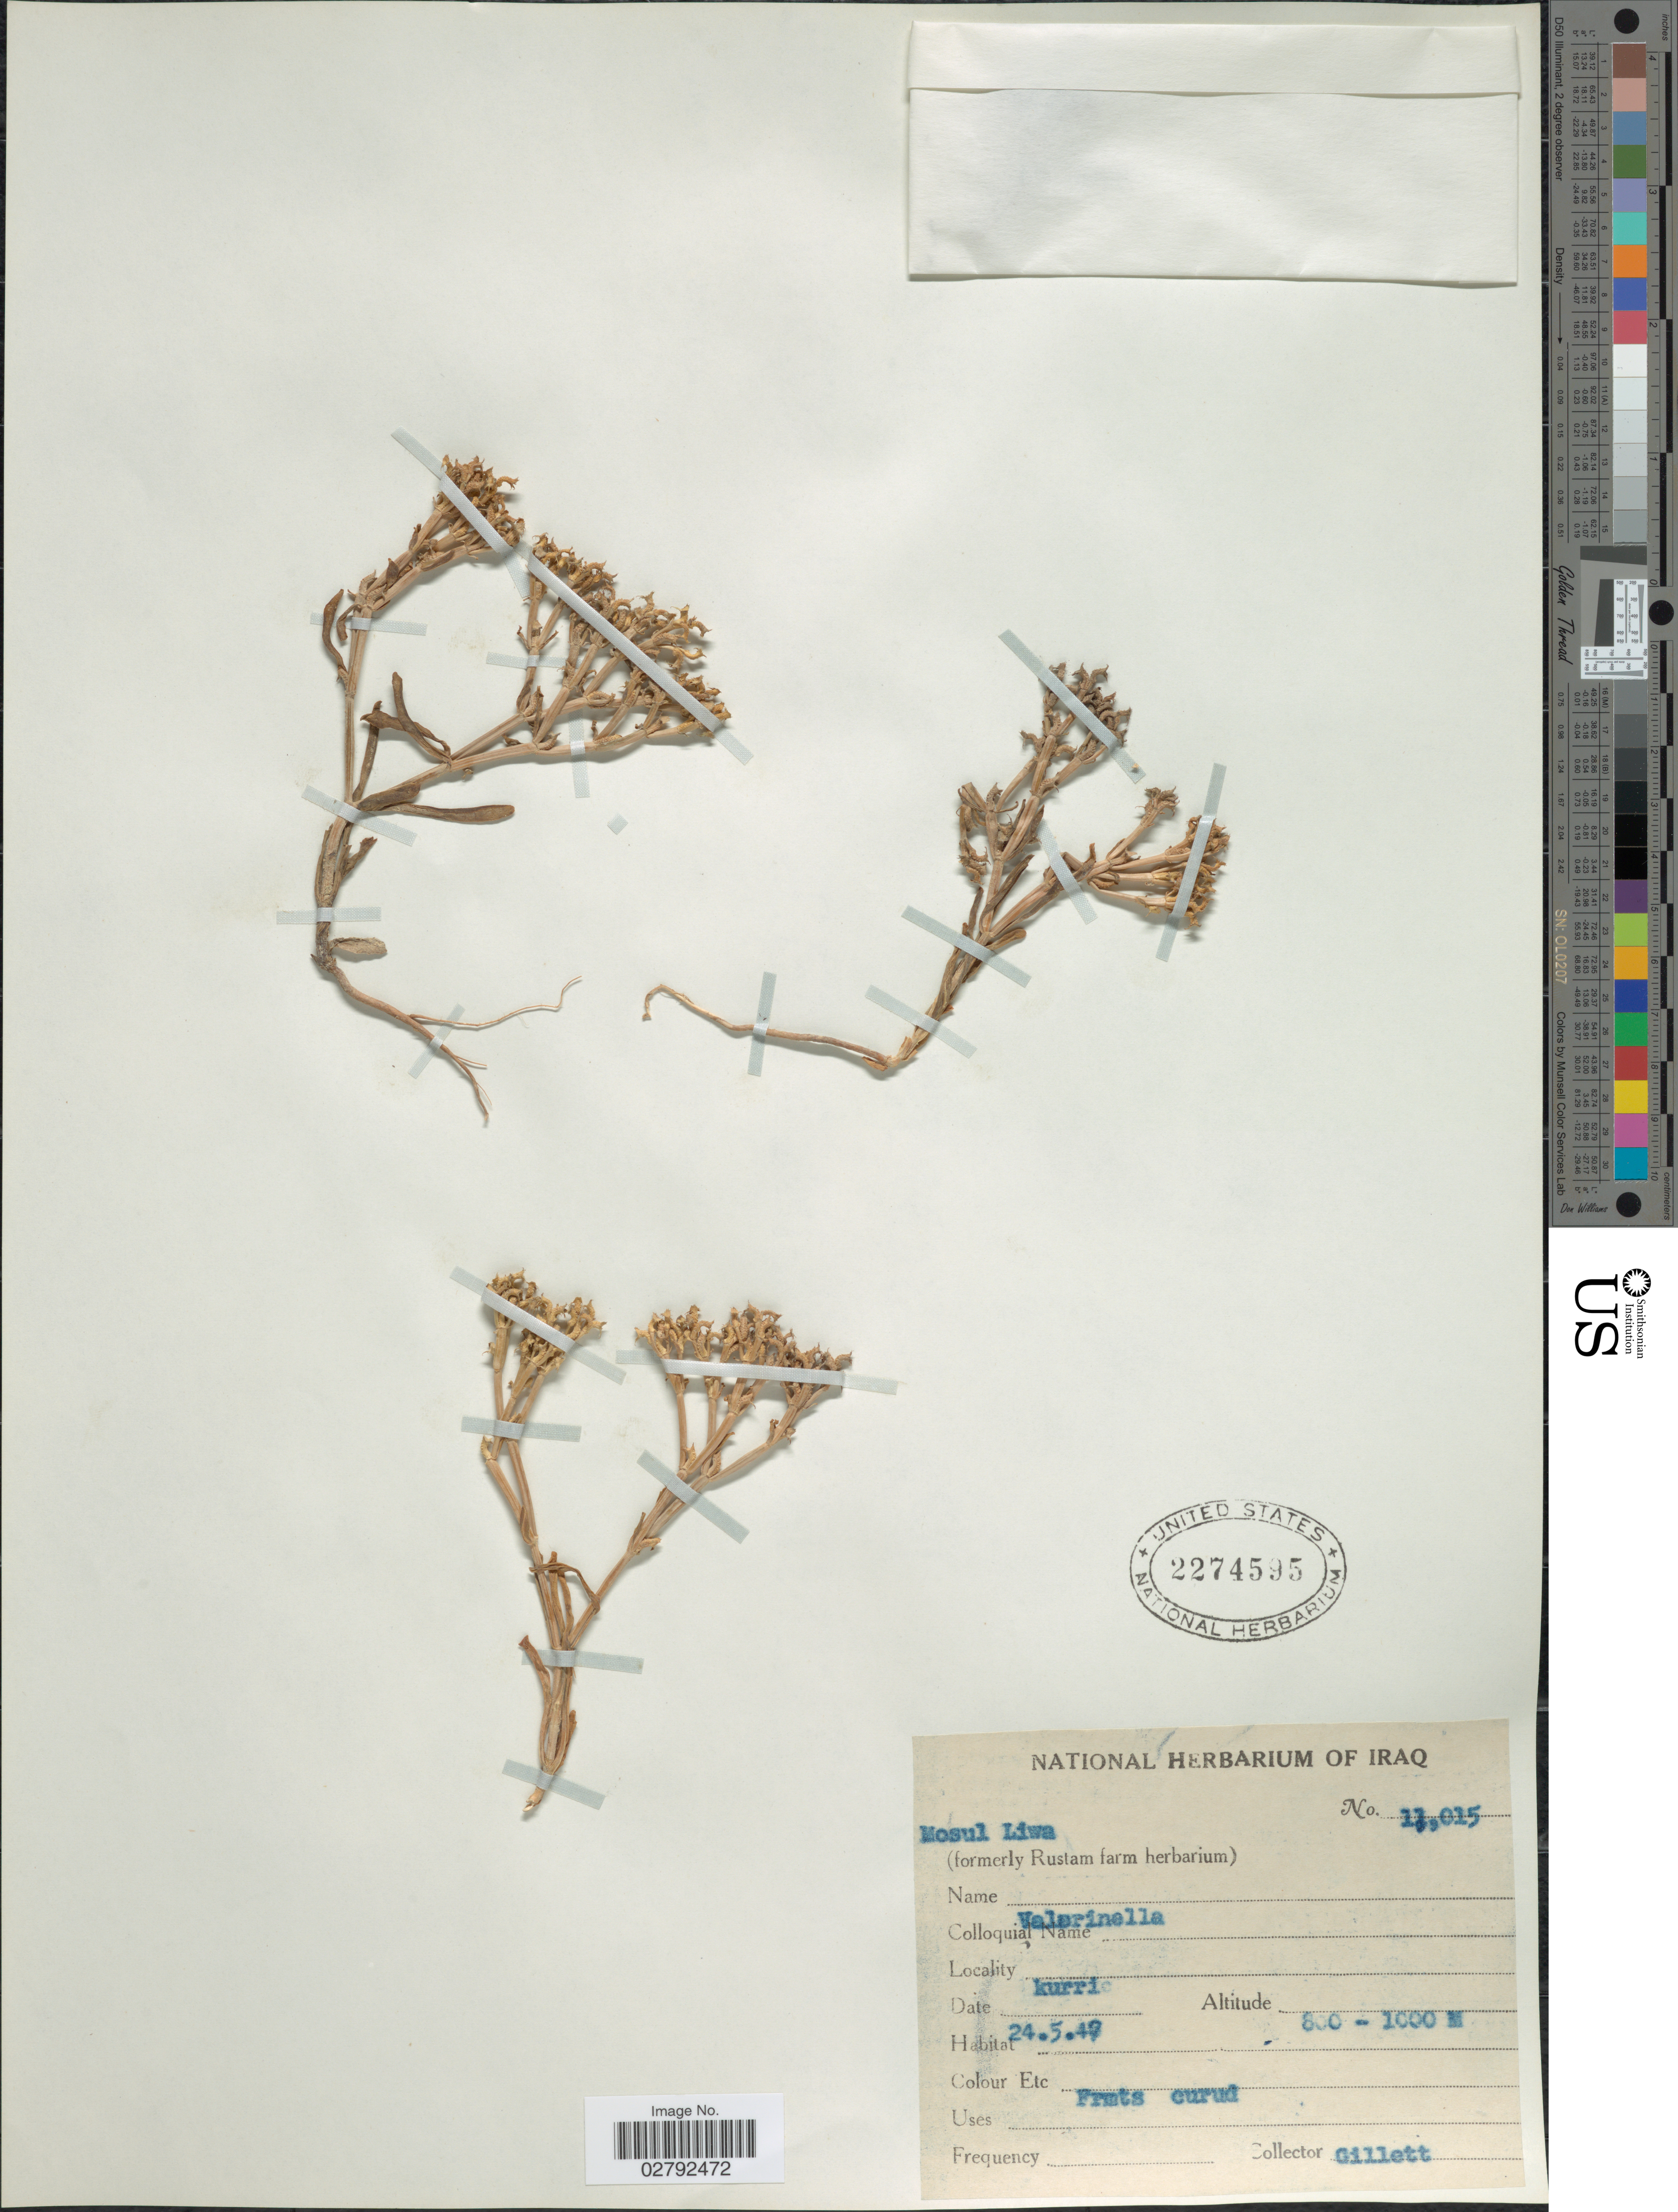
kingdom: Plantae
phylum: Tracheophyta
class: Magnoliopsida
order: Dipsacales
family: Caprifoliaceae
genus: Valerianella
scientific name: Valerianella sp.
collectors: Gillett, --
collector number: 11015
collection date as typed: Transcribed d/m/y: 24/5/47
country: Iraq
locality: Kurric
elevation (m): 800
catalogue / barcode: US 2274595